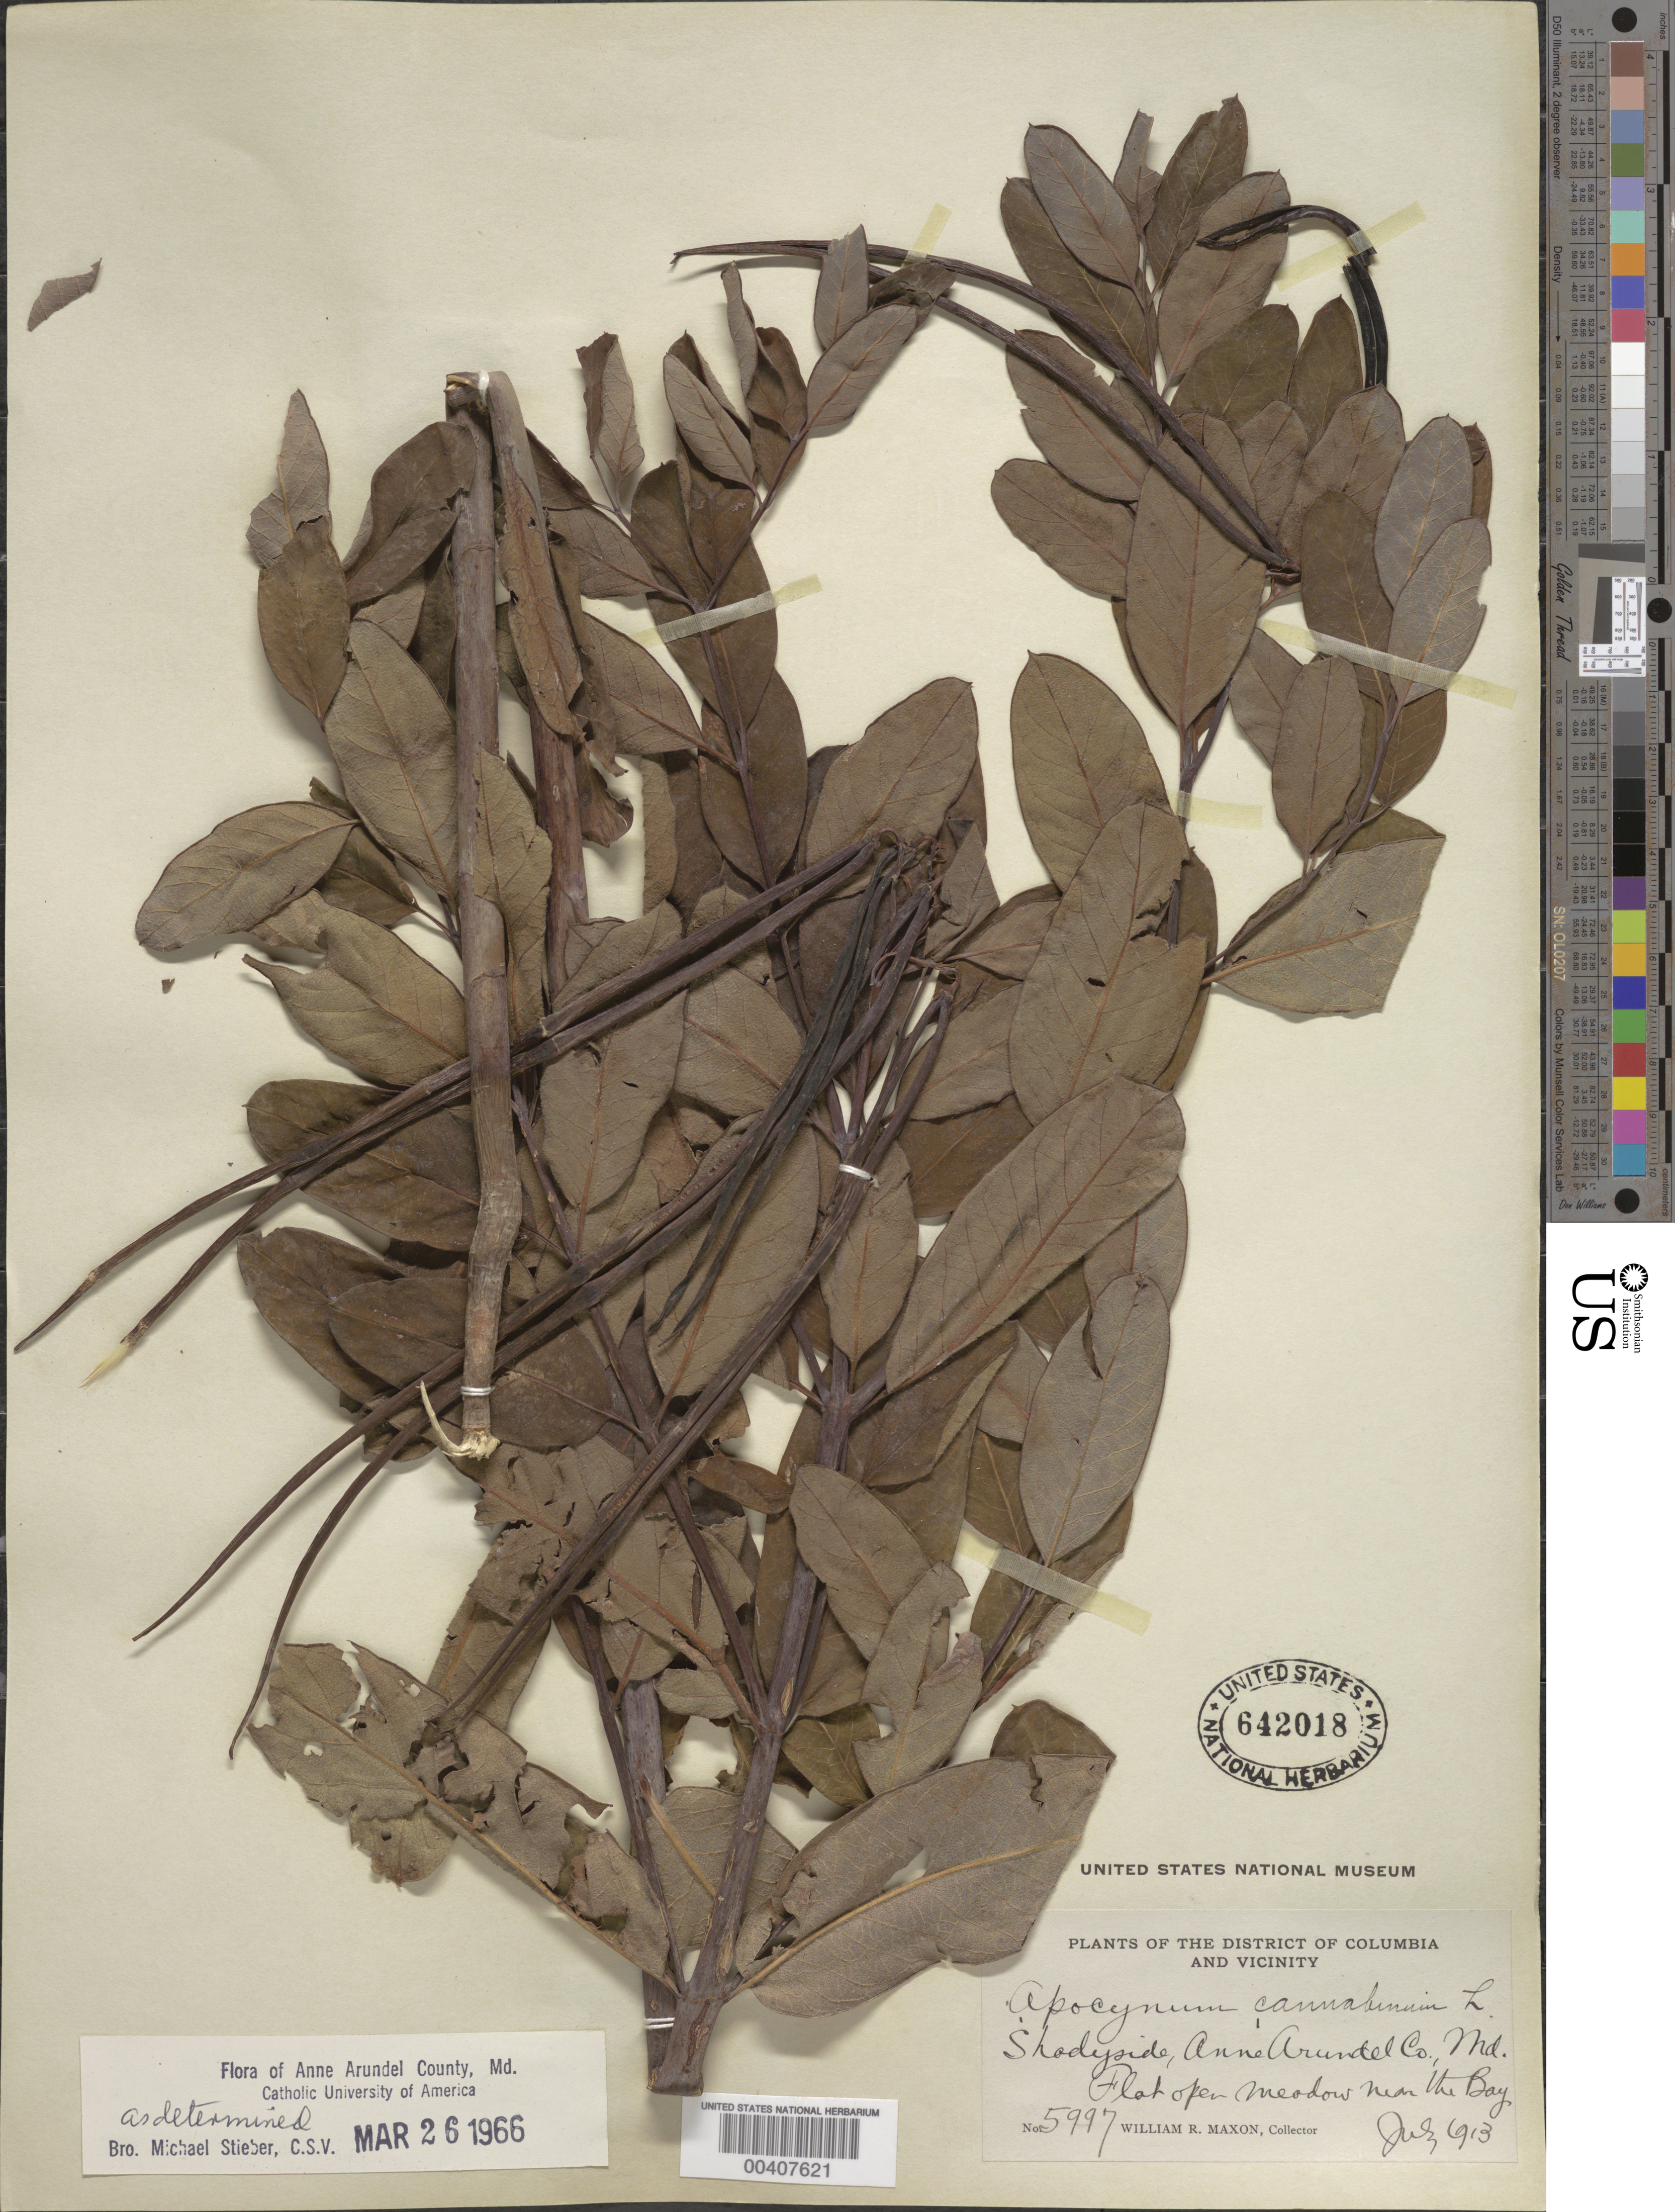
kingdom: Plantae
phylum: Tracheophyta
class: Magnoliopsida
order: Gentianales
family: Apocynaceae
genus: Apocynum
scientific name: Apocynum cannabinum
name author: L.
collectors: W. R. Maxon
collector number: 5997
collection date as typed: Jul 1913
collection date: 1913-07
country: United States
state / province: Maryland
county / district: Anne Arundel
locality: Shadyside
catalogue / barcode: US 642018